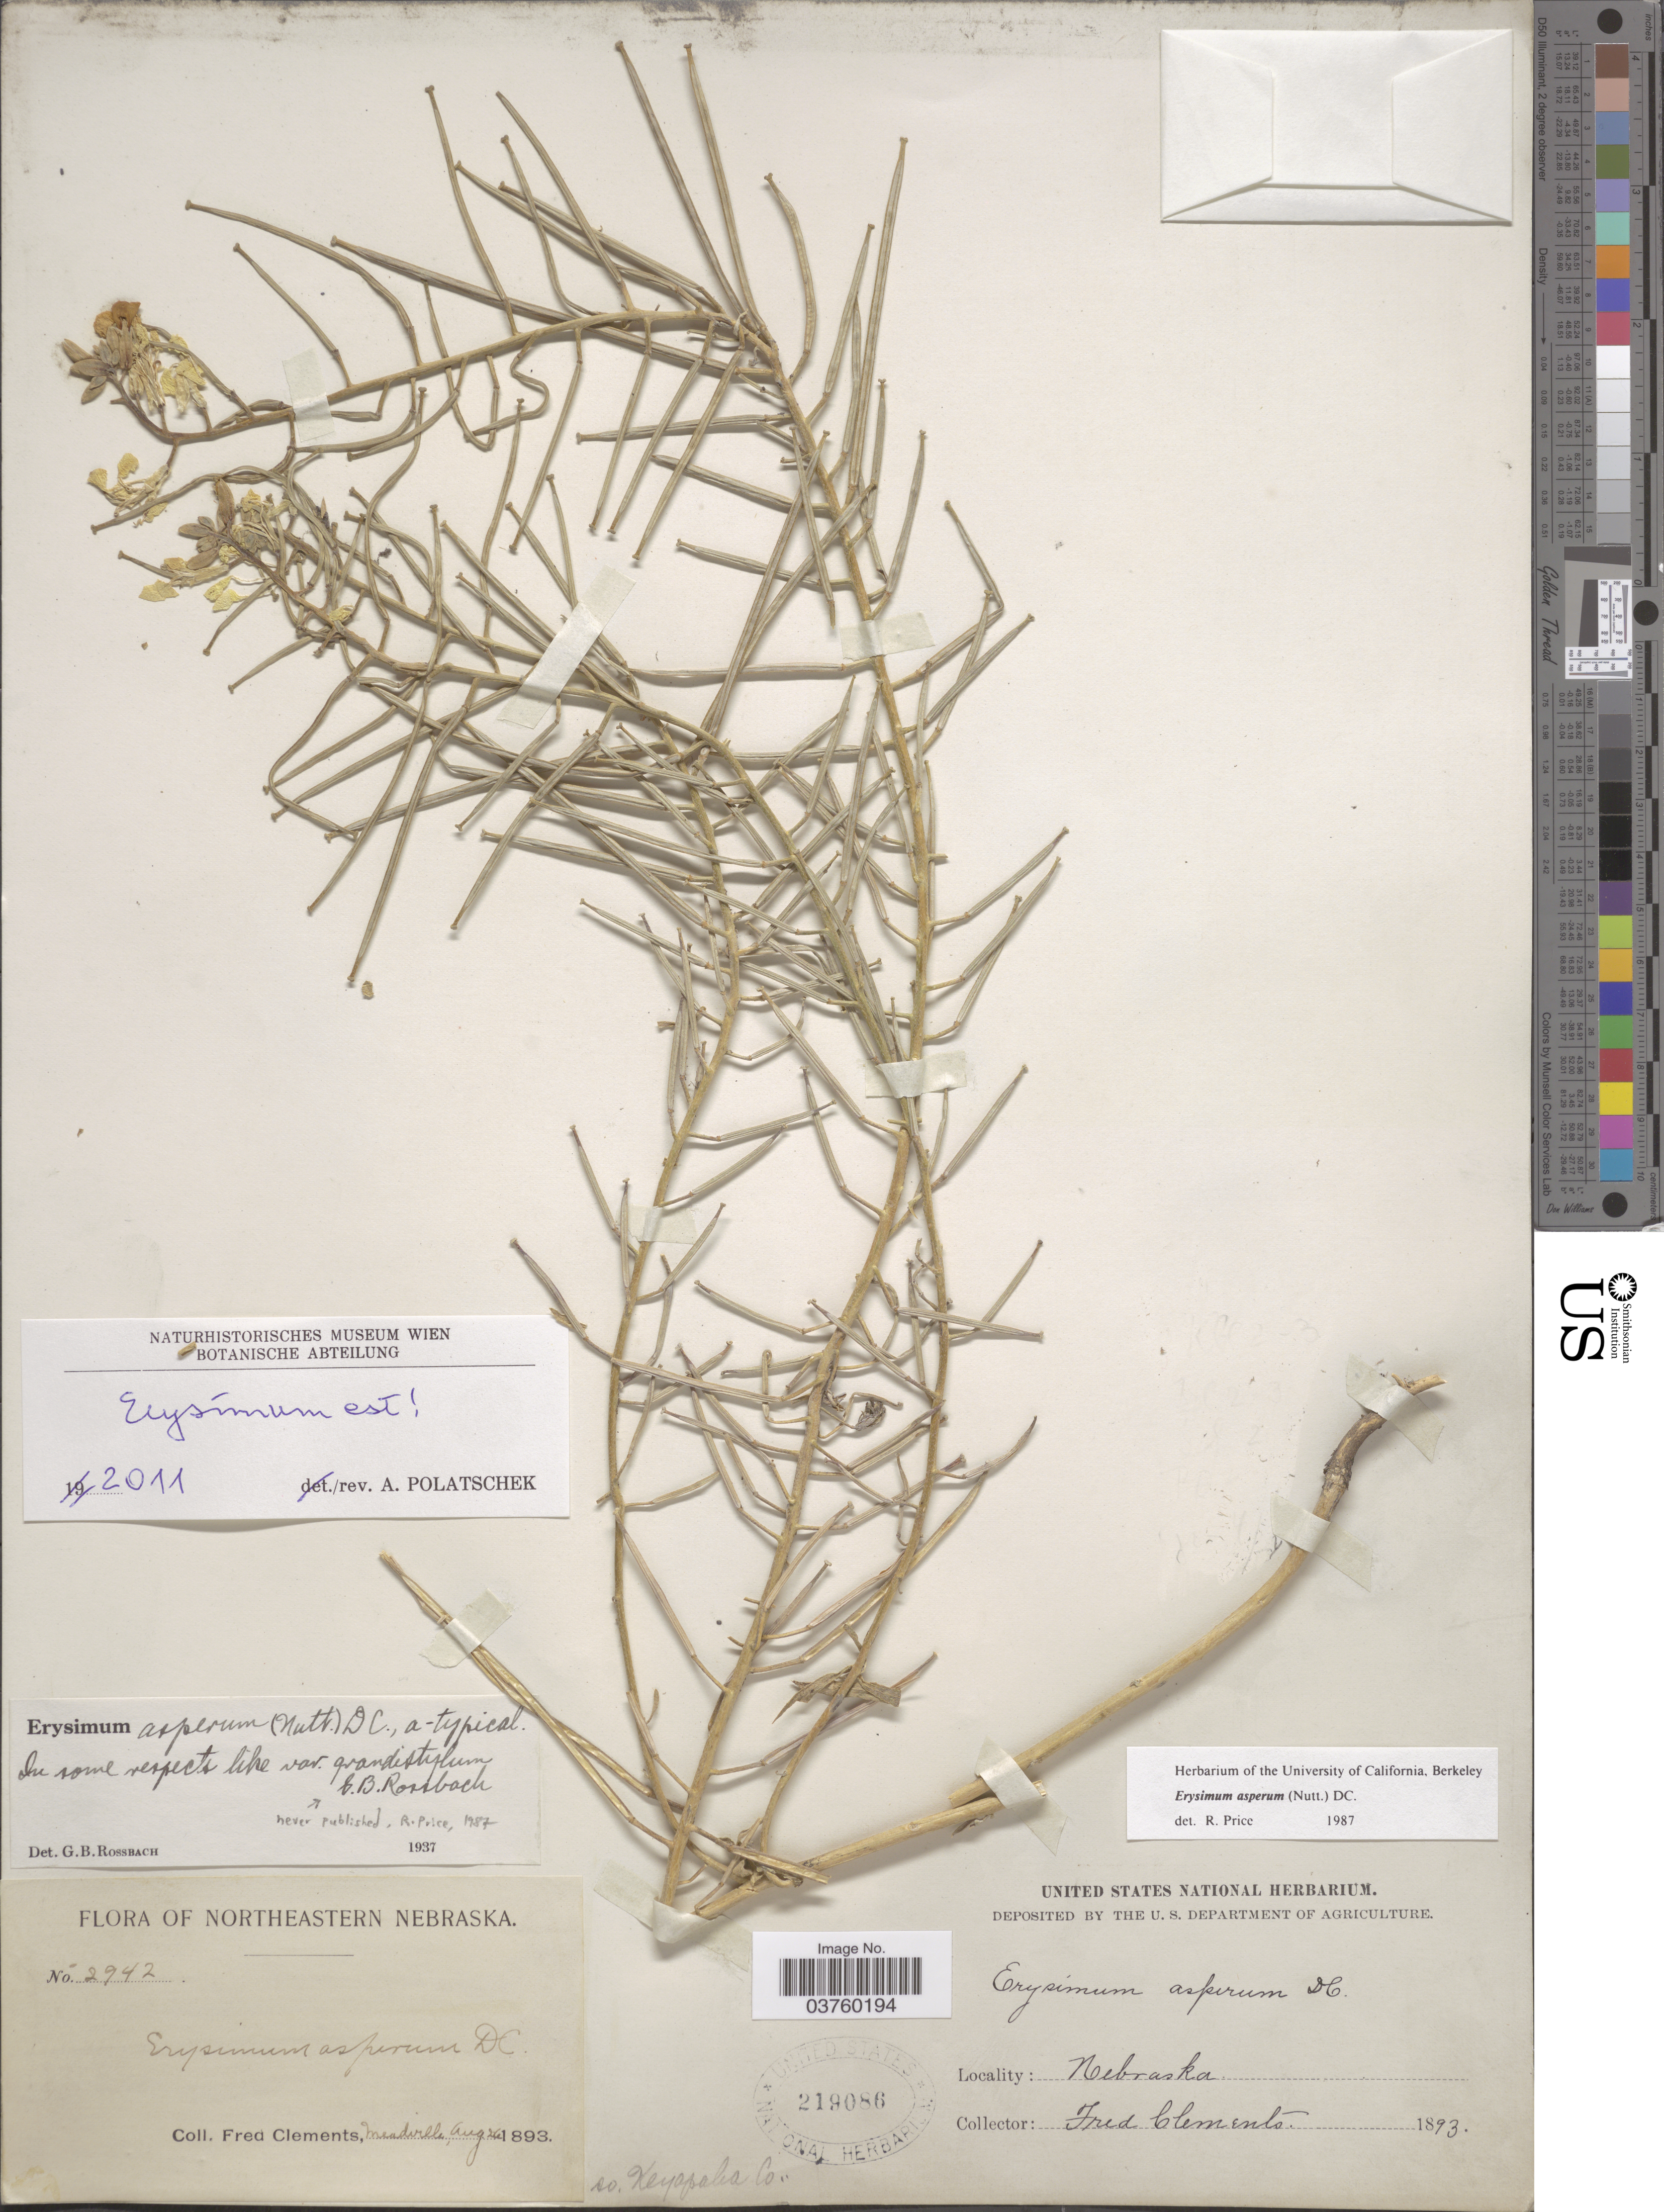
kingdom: Plantae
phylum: Tracheophyta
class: Magnoliopsida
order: Brassicales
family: Brassicaceae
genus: Erysimum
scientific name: Erysimum asperum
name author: (Nutt.) DC.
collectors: F. E. Clements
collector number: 2942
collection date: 1893-08-26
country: United States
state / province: Nebraska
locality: Northeastern Nebraska. Meadville. so. Keyapaha Co.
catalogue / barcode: US 219086